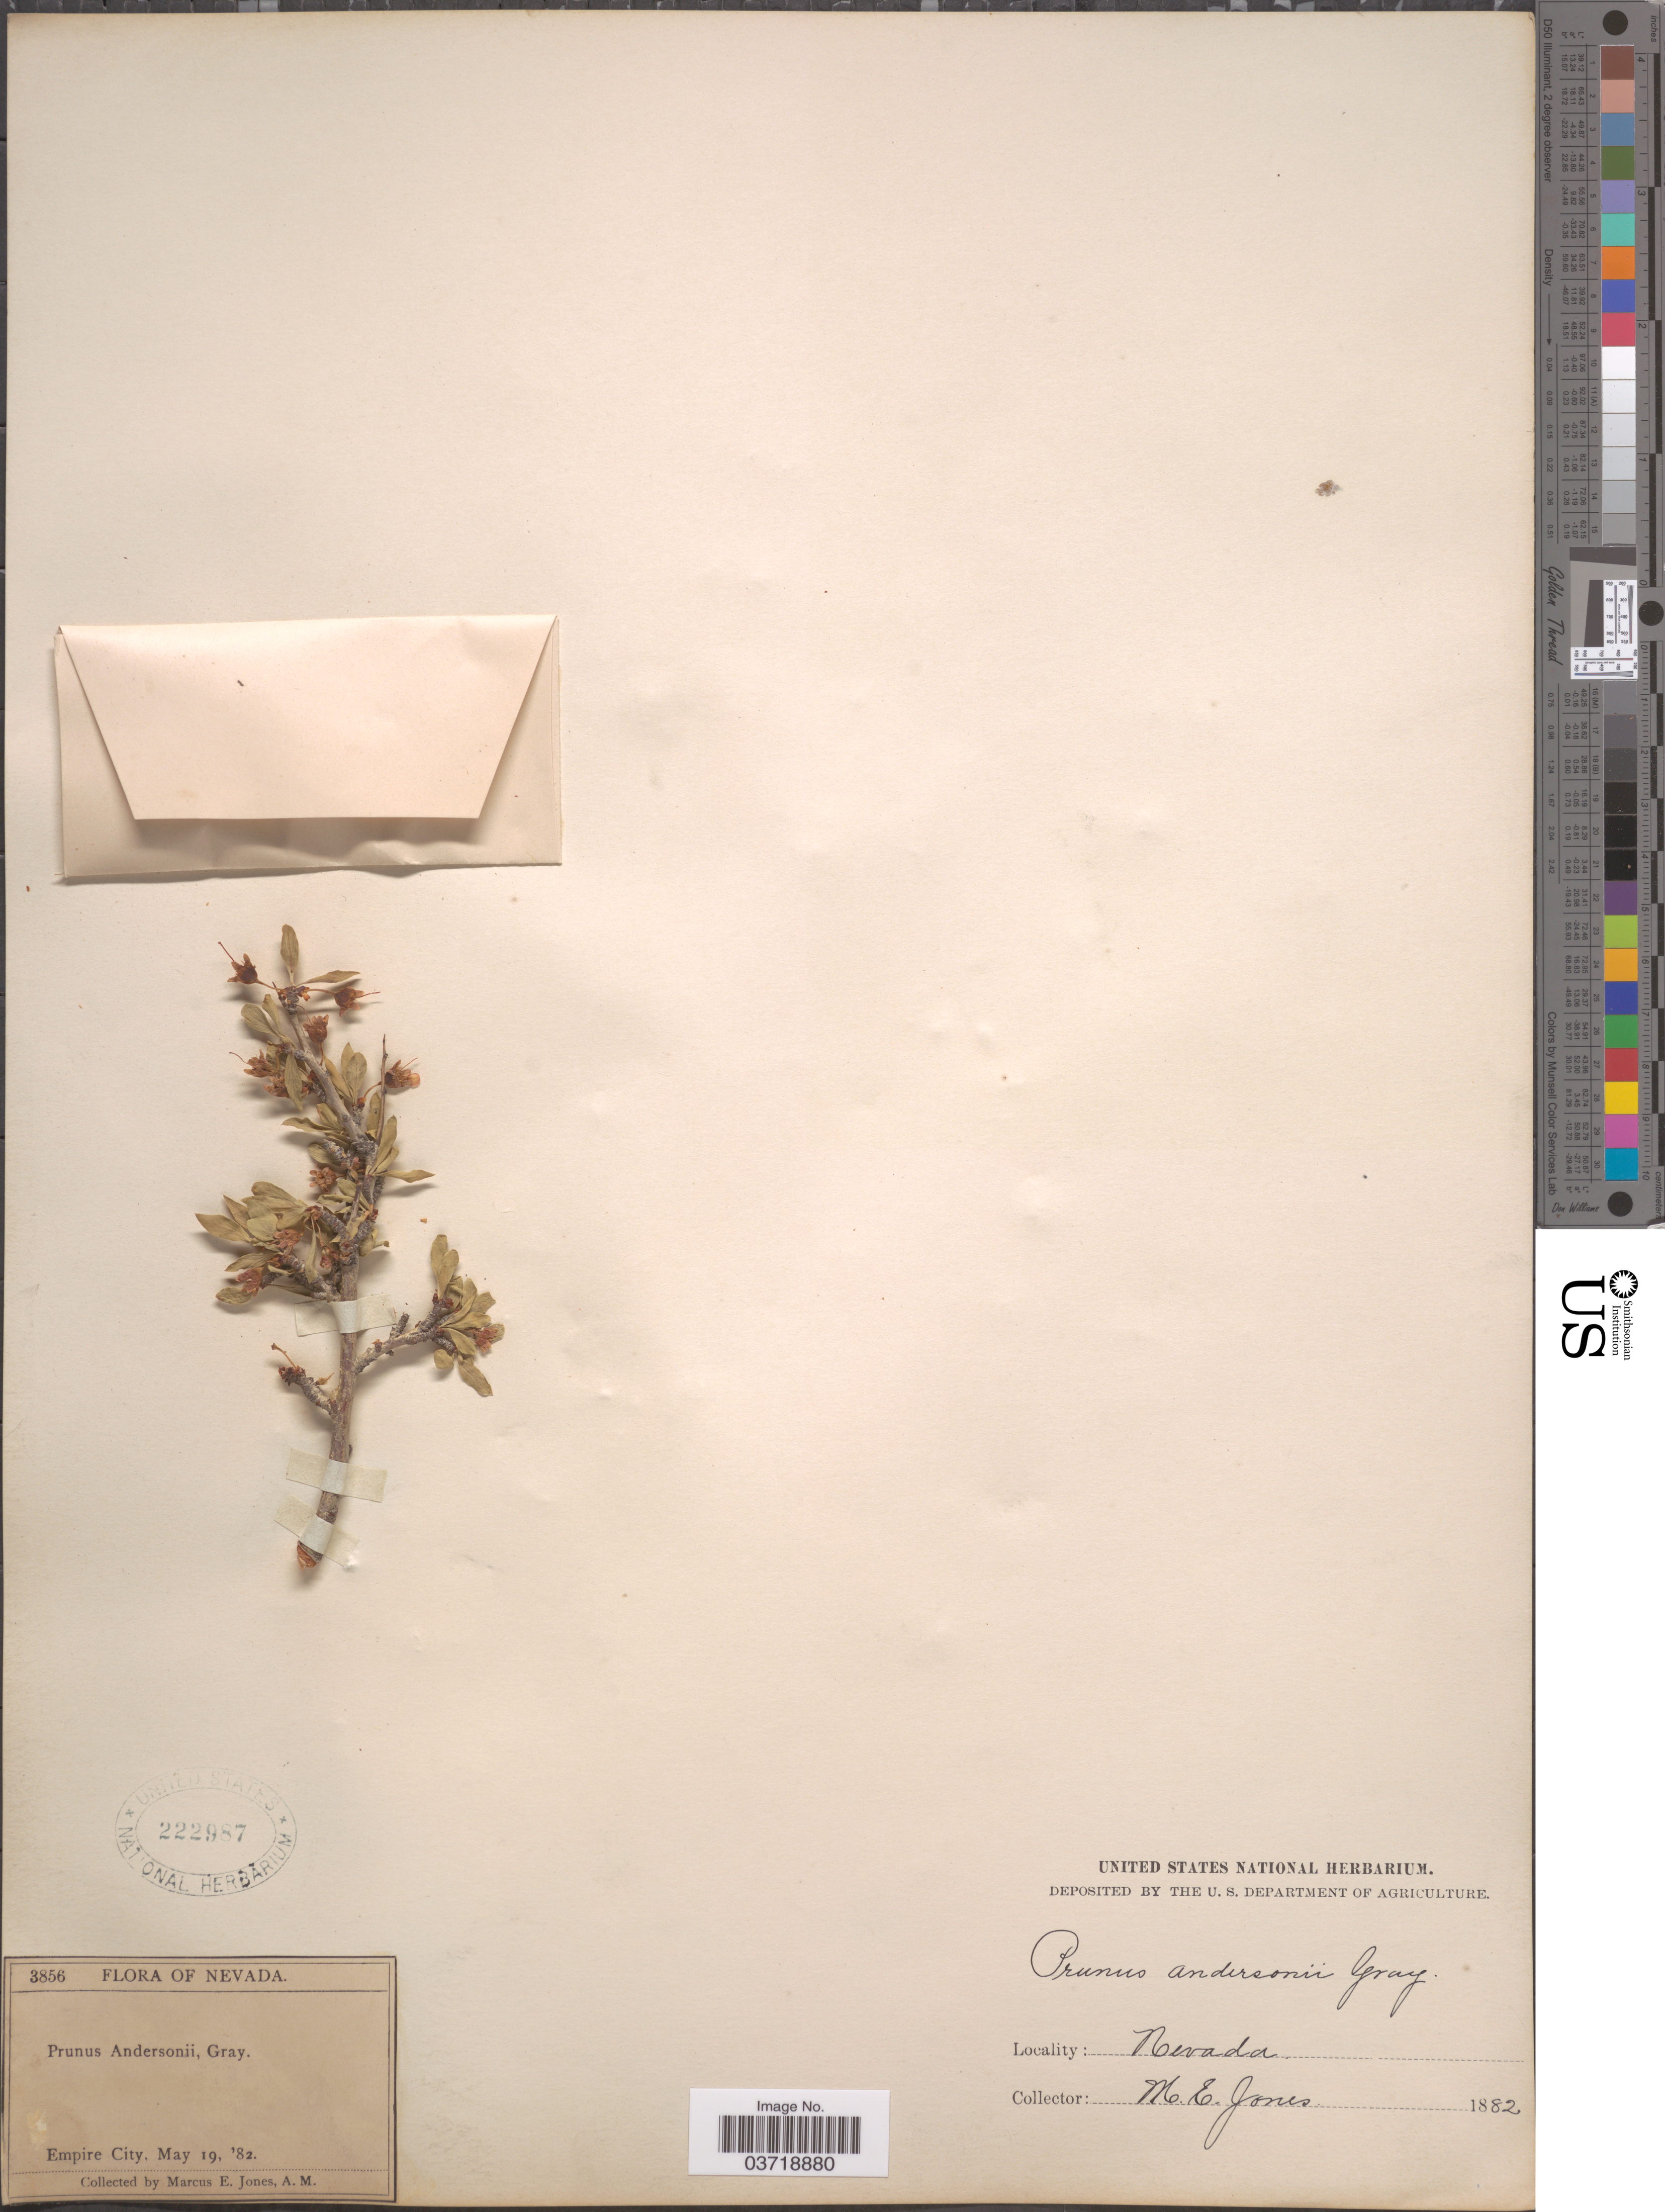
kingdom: Plantae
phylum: Tracheophyta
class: Magnoliopsida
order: Rosales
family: Rosaceae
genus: Prunus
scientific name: Prunus andersonii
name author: A. Gray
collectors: M. E. Jones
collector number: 3856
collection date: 1882-05-19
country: United States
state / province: Nevada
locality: Empire City.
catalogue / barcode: US 222987